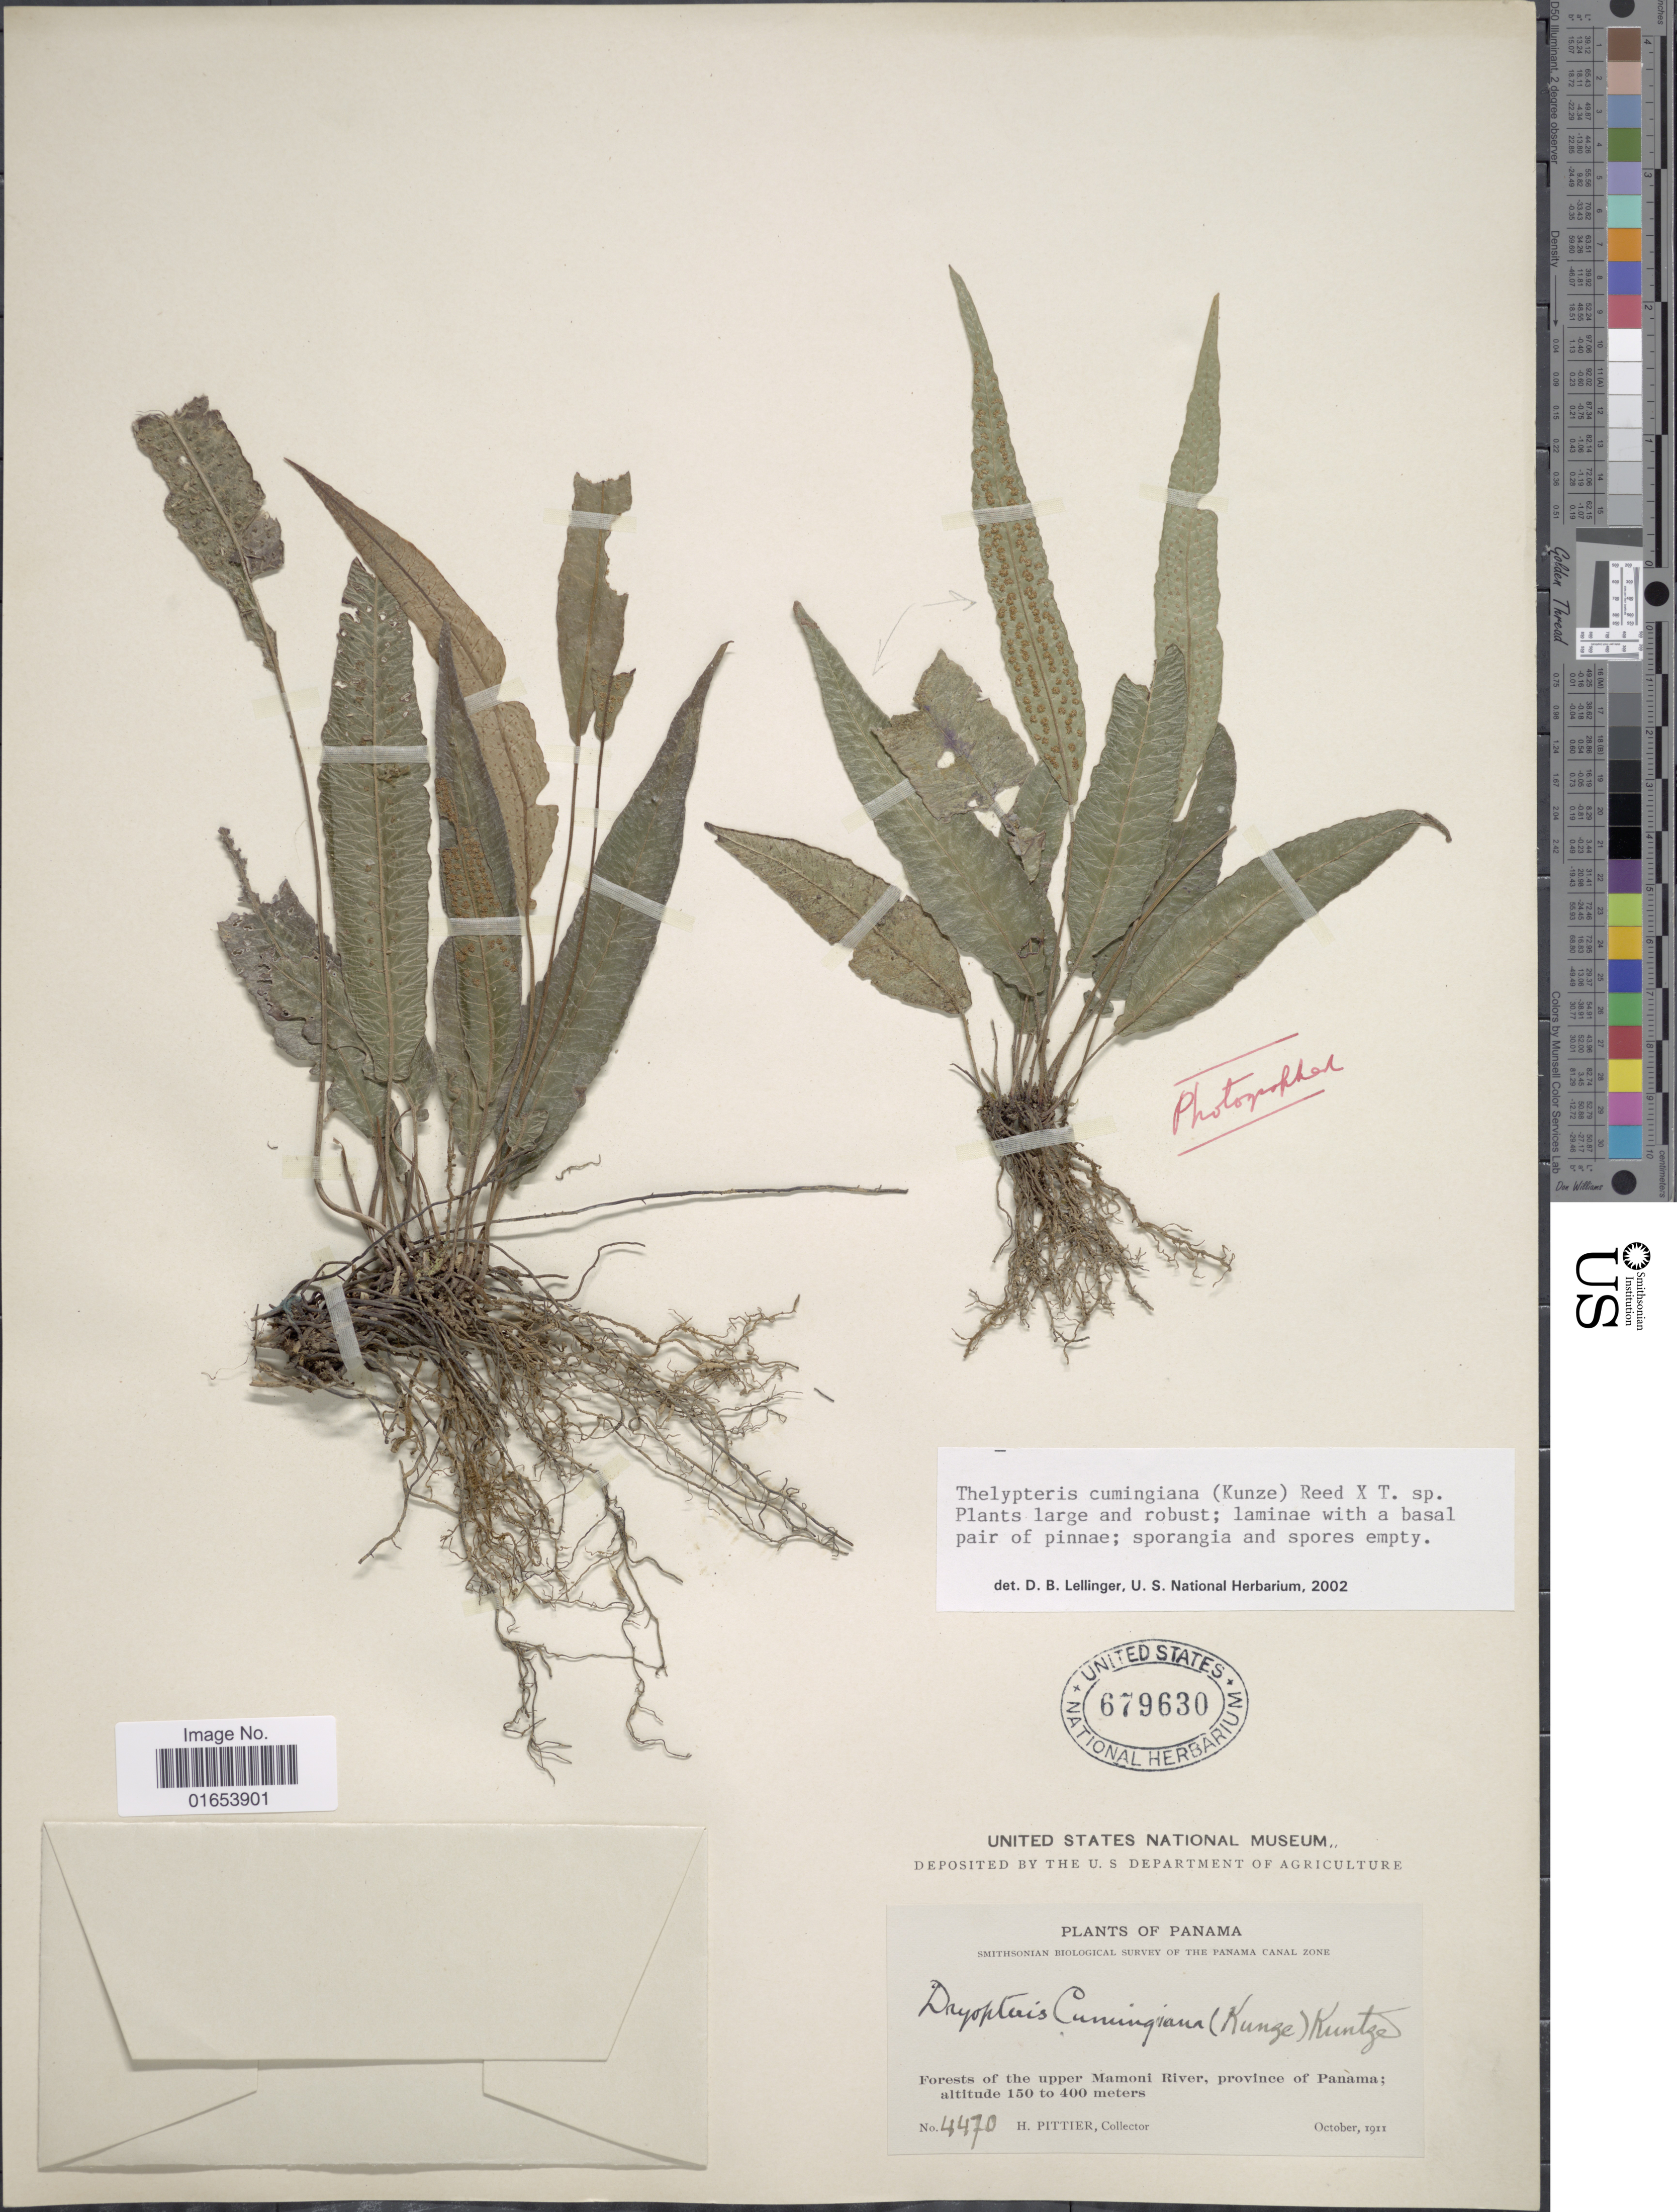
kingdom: Plantae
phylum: Tracheophyta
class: Polypodiopsida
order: Polypodiales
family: Thelypteridaceae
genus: Goniopteris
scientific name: Goniopteris cumingiana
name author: (Kunze) de Jonch. & Sen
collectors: H. F. Pittier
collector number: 4470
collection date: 1911-10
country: Panama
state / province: Panamá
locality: Forests of the upper Mamoni River, province of Panama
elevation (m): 150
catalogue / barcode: US 679630